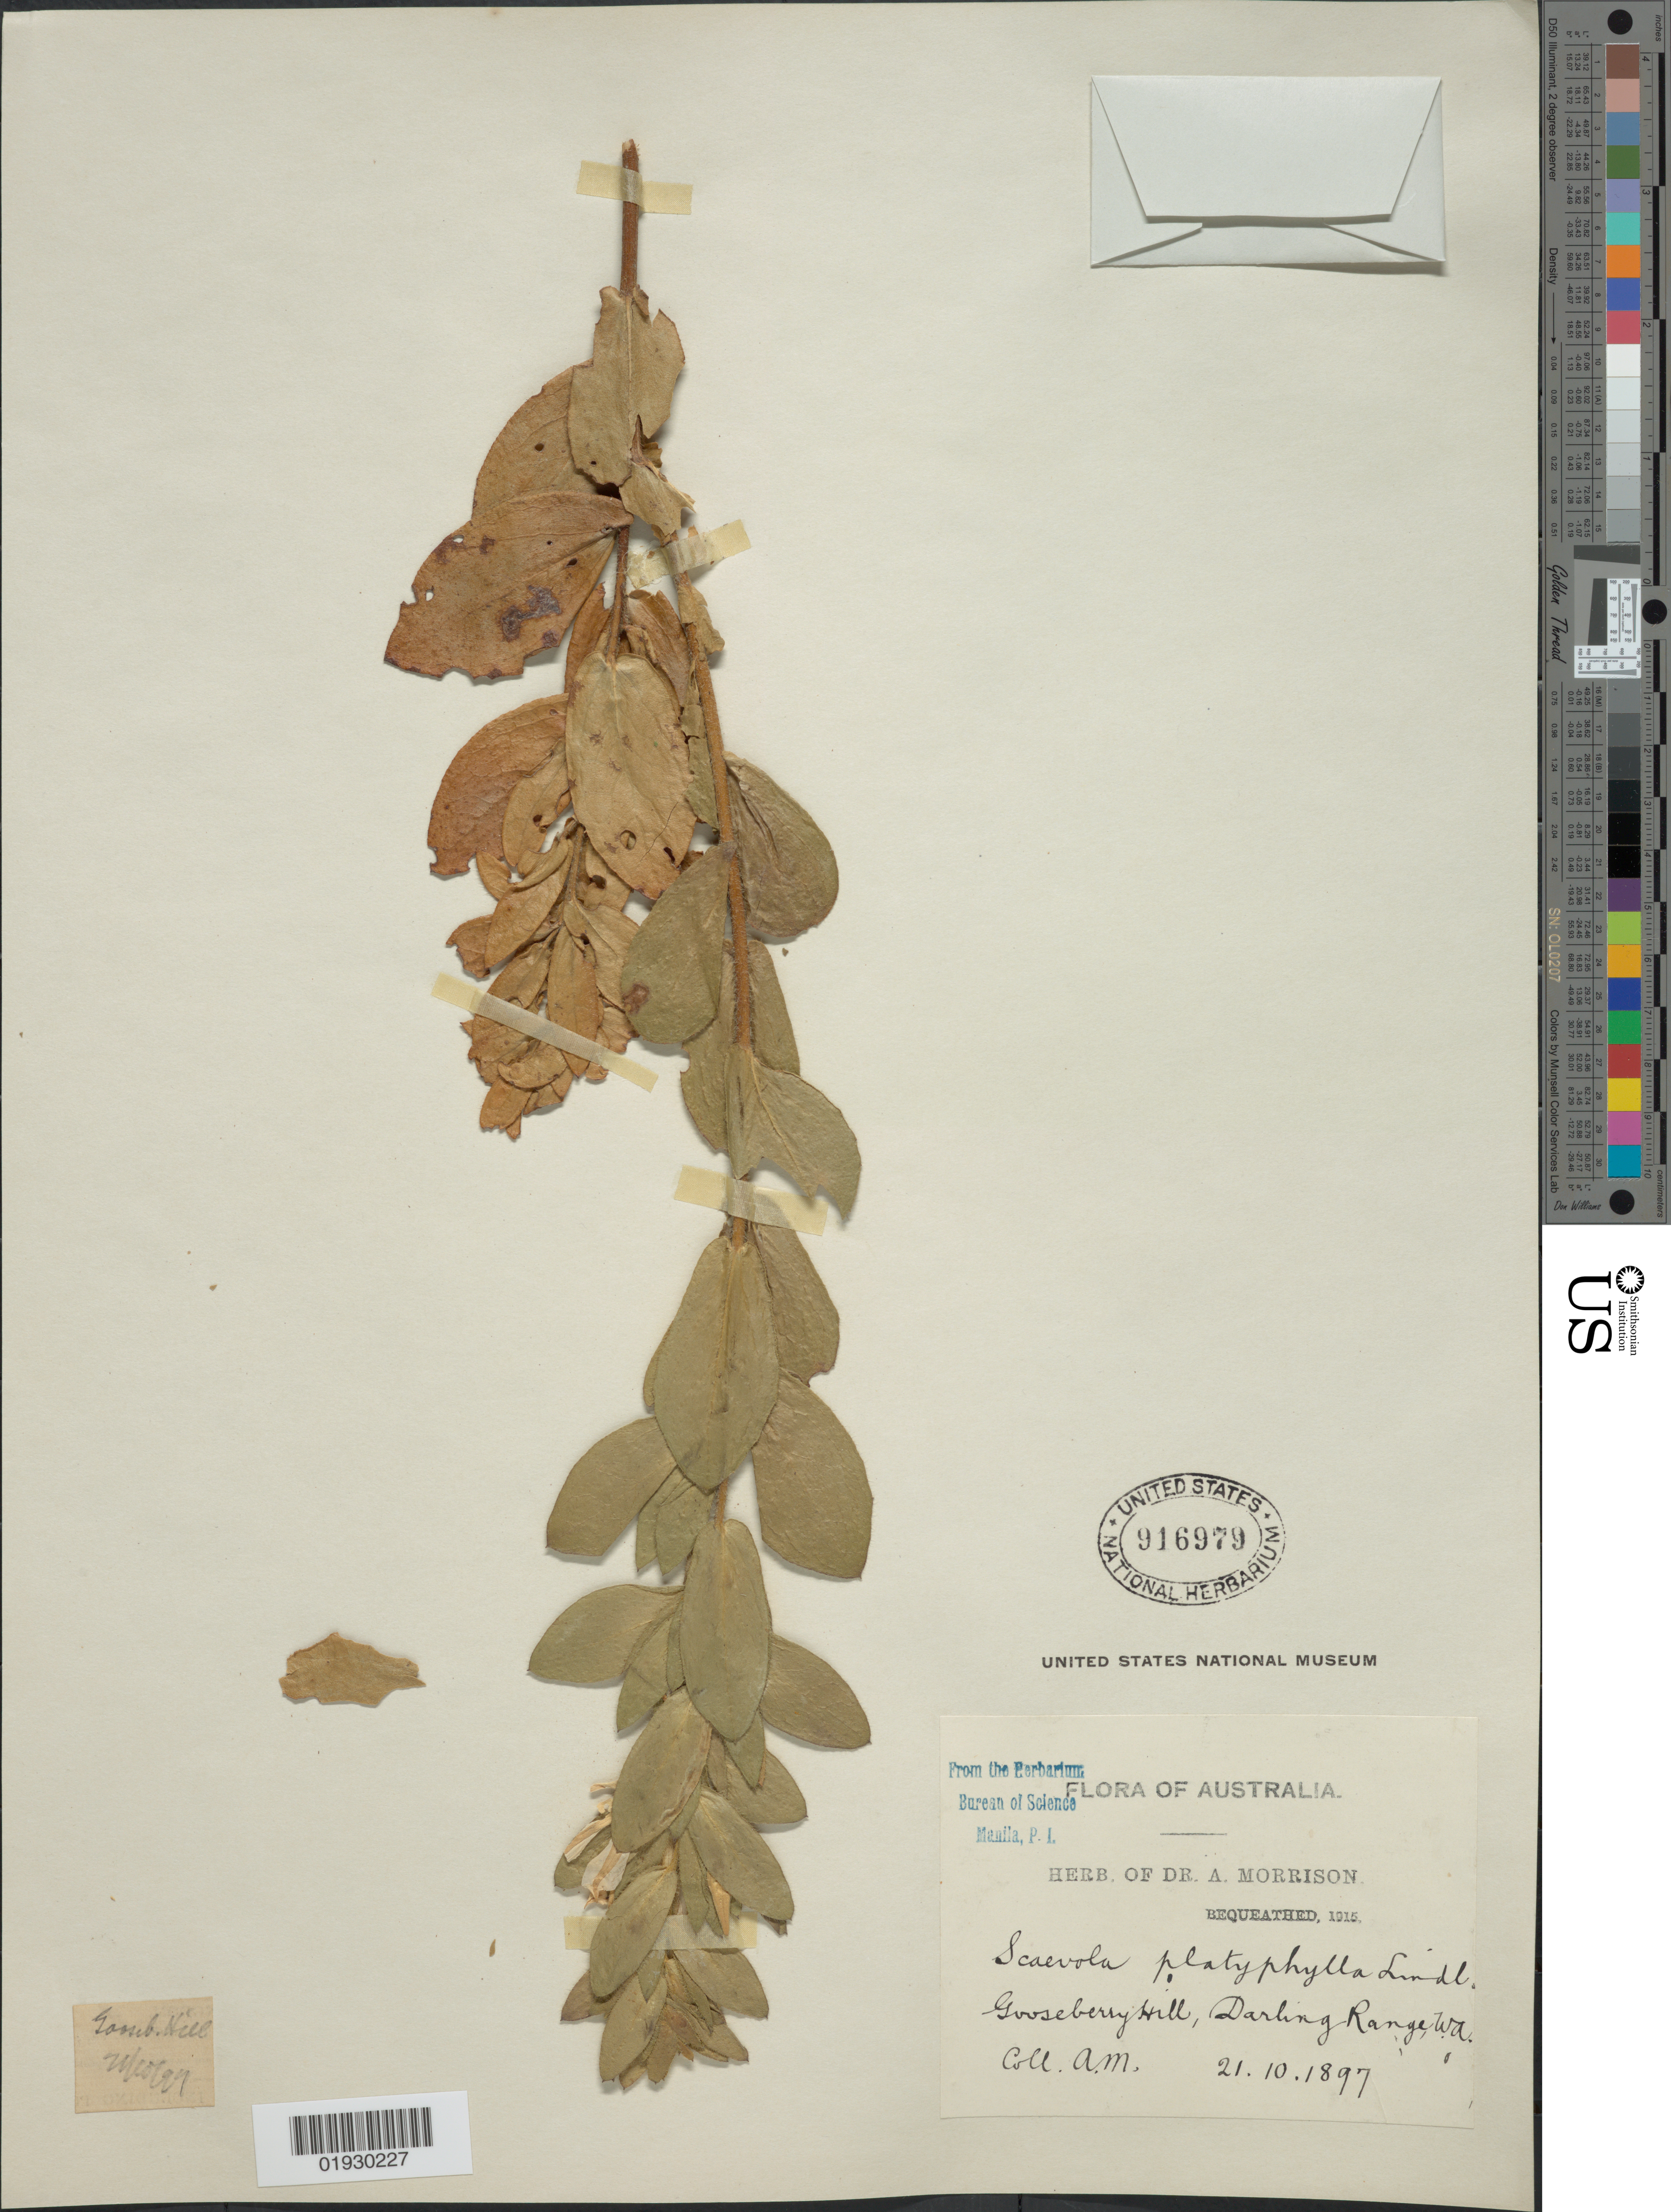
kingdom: Plantae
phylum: Tracheophyta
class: Magnoliopsida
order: Asterales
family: Goodeniaceae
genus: Scaevola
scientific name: Scaevola platyphylla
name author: Lindl.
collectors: A. Morrison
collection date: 1897-10-21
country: Australia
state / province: Western Australia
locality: Goosberry Hill, Darling Range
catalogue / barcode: US 916979